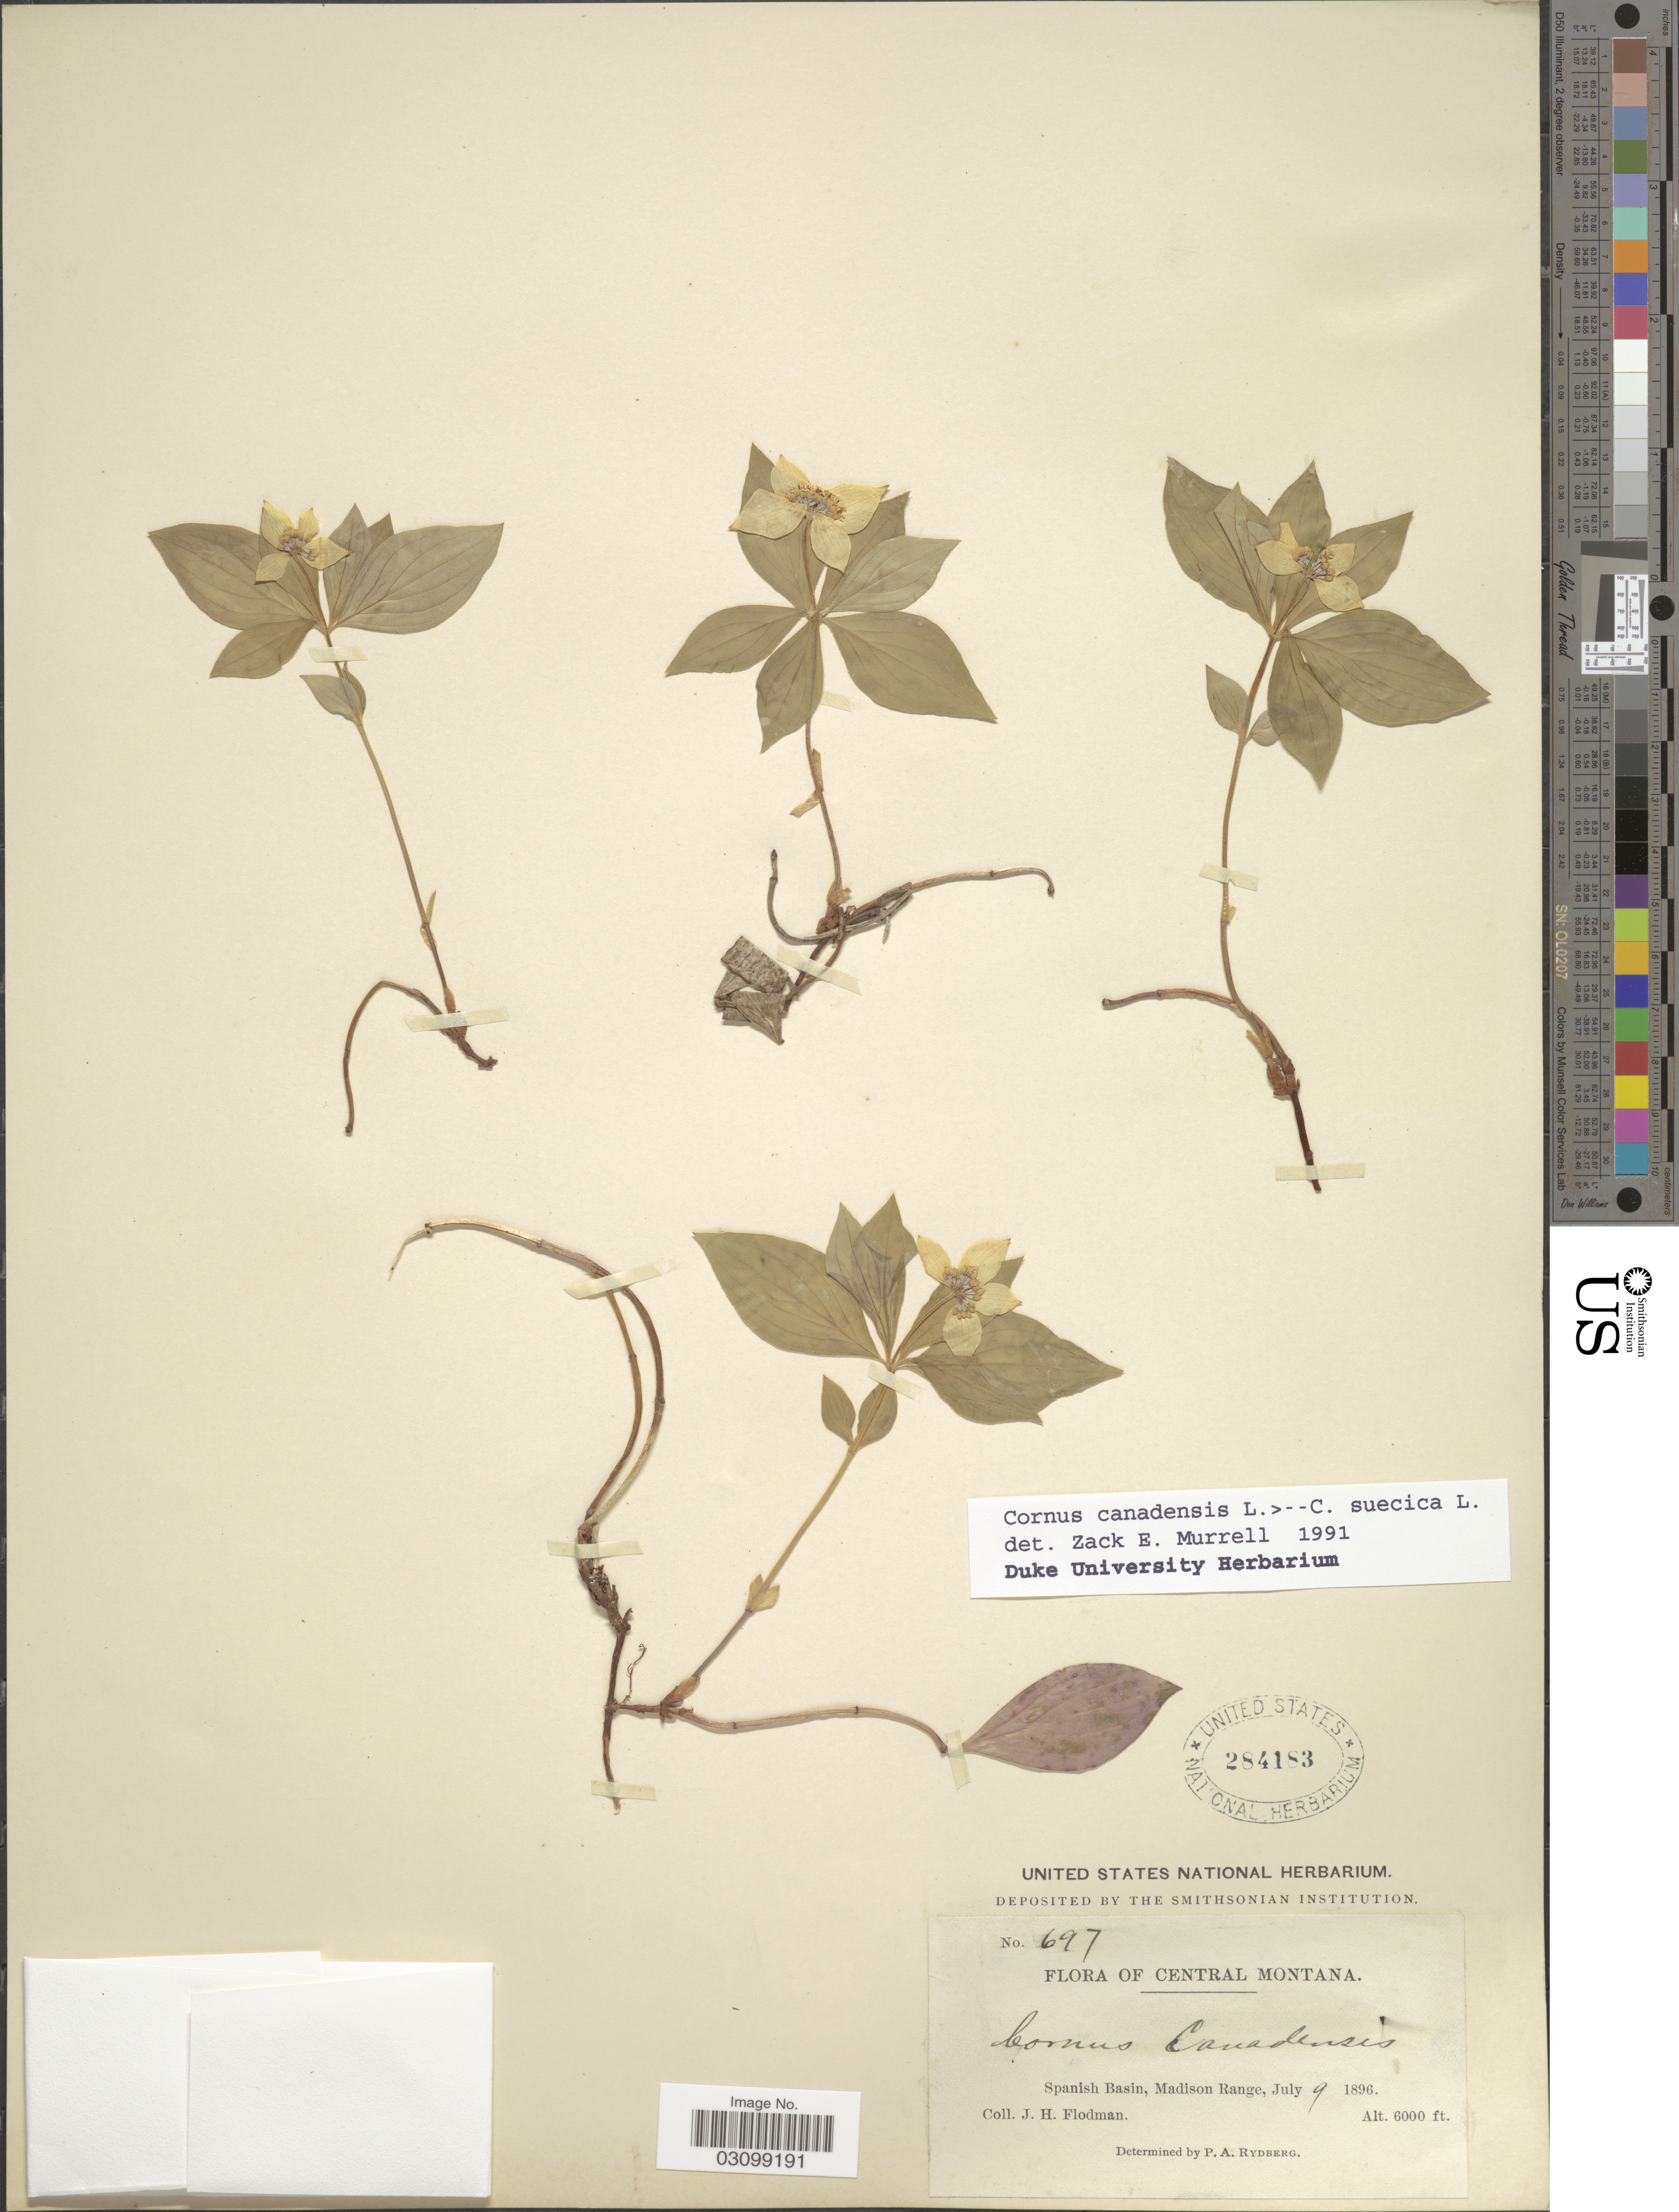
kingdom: Plantae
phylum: Tracheophyta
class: Magnoliopsida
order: Cornales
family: Cornaceae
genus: Cornus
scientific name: Cornus sp.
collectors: J. Flodman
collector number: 697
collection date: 1896-07-09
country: United States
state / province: Montana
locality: Central Montana. Spanish Basin, Madison Range.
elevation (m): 1829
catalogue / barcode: US 284183